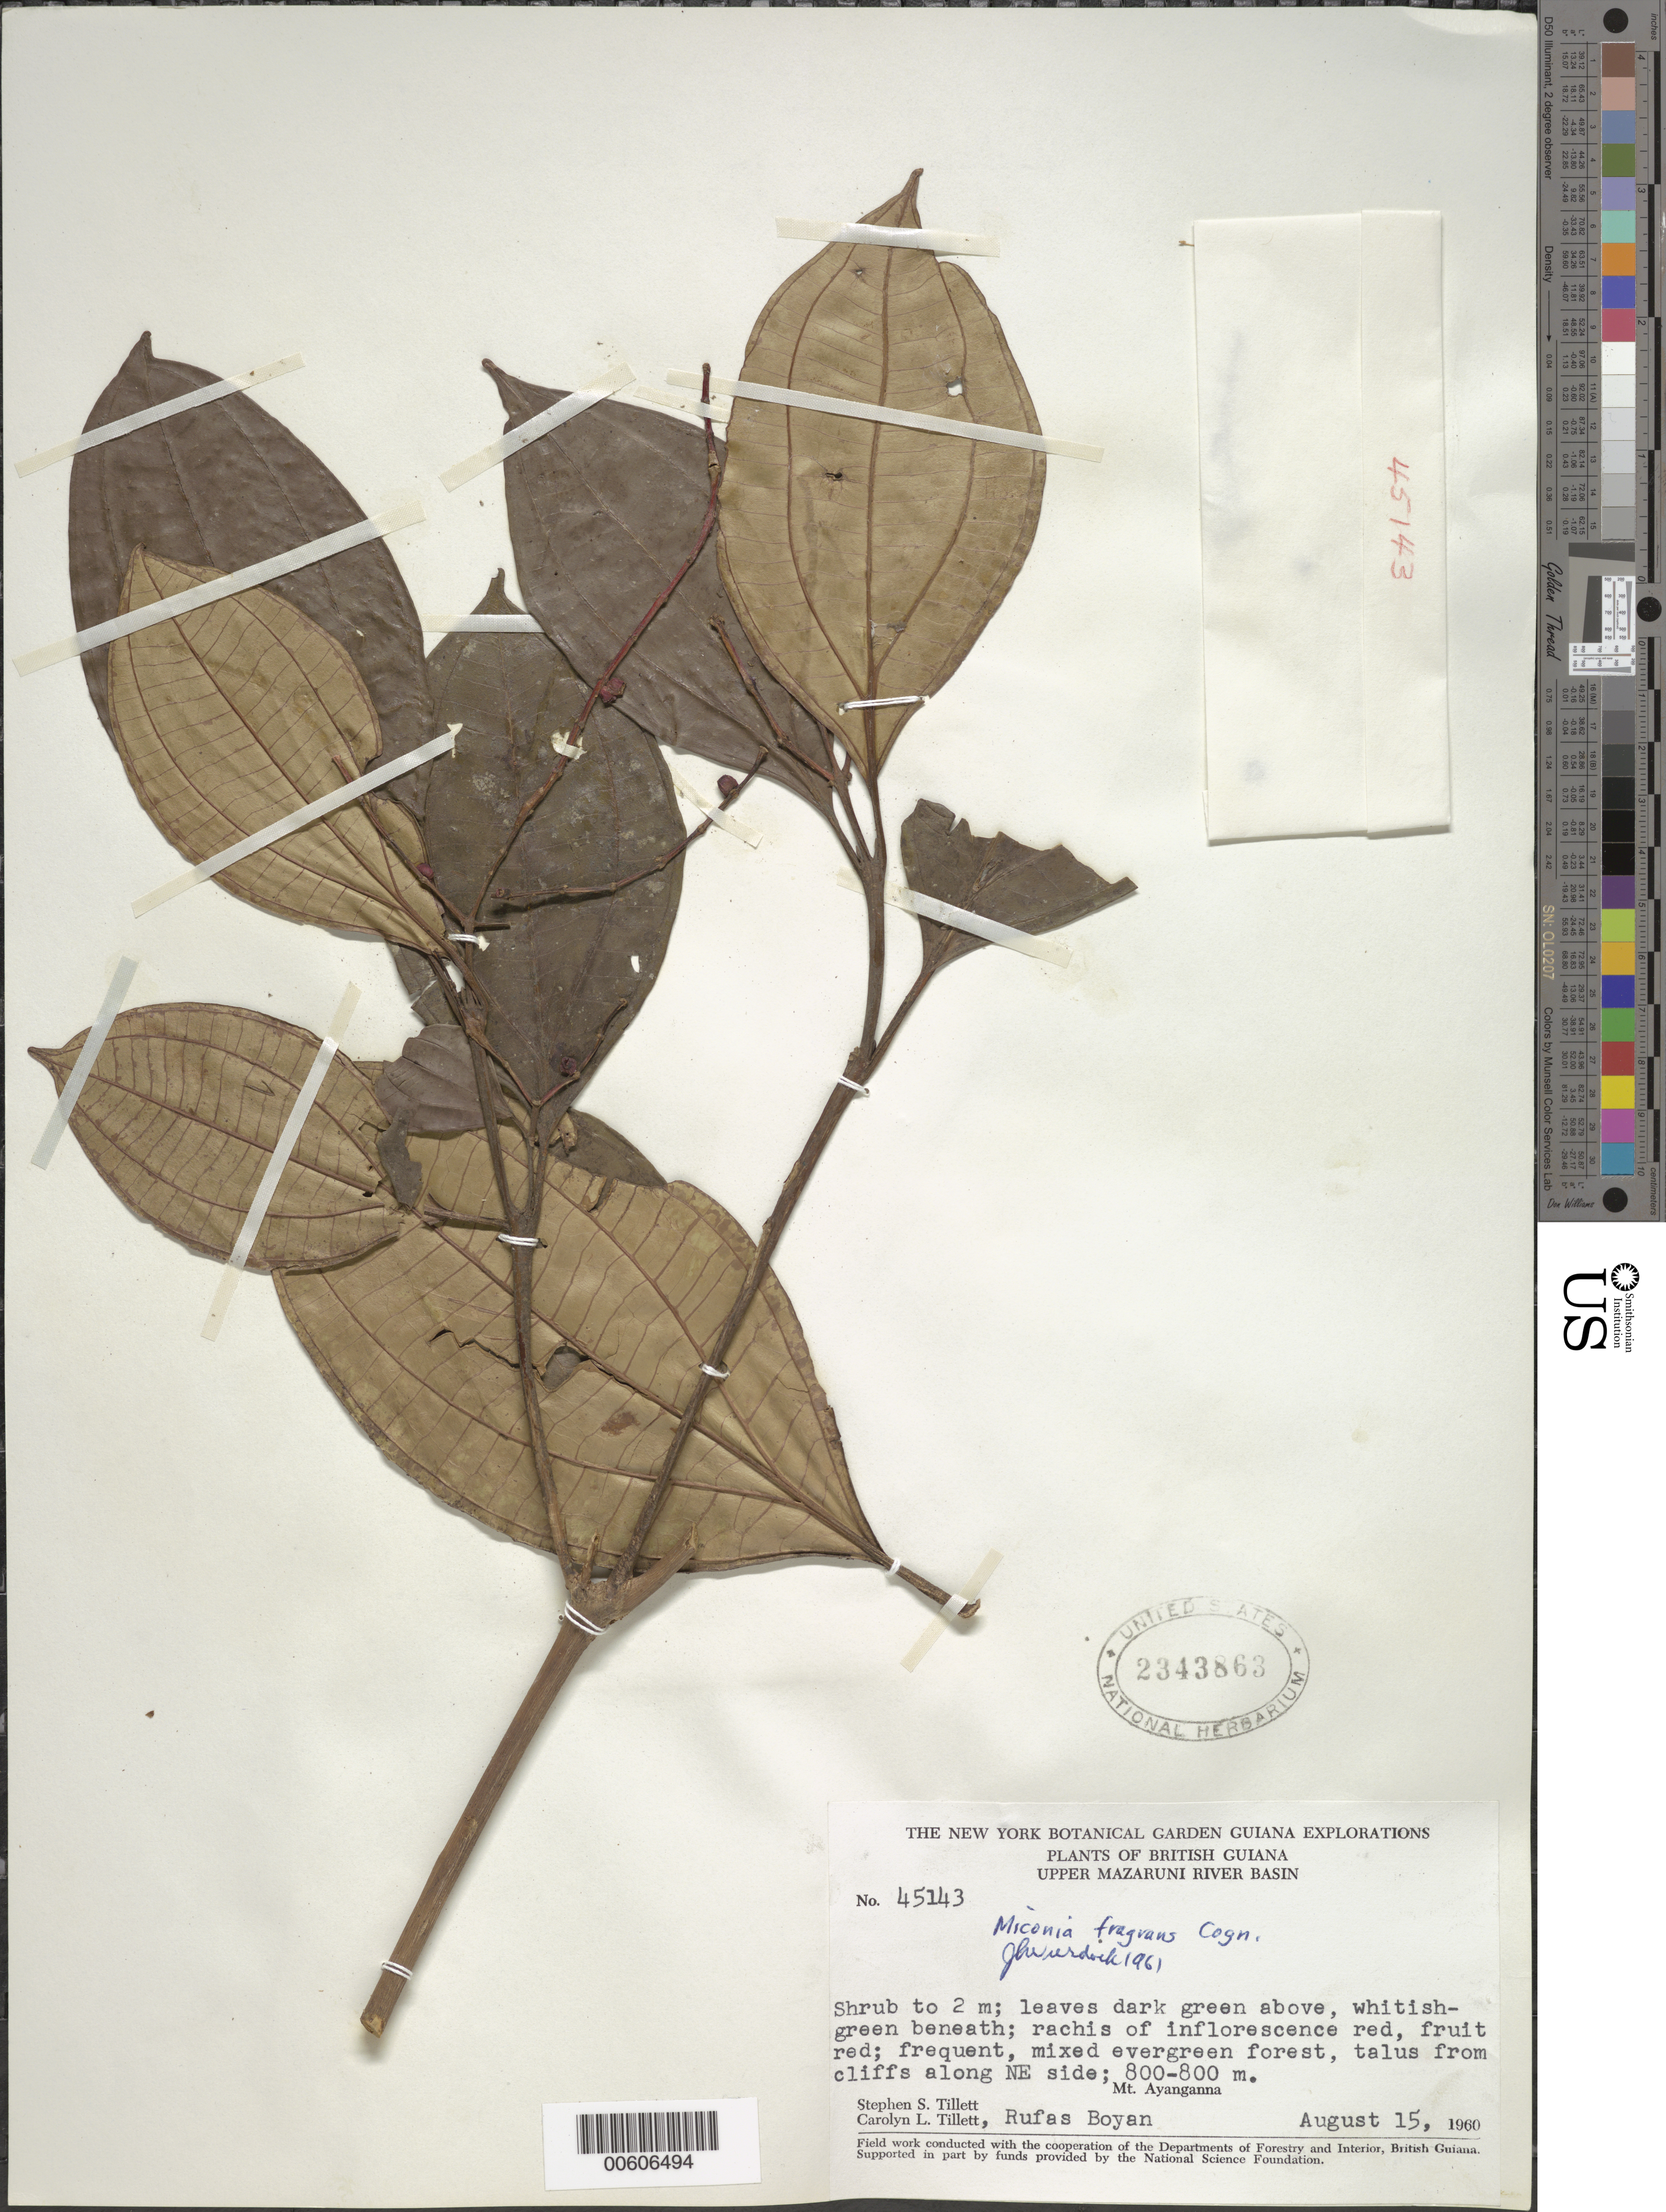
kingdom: Plantae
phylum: Tracheophyta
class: Magnoliopsida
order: Myrtales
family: Melastomataceae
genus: Miconia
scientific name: Miconia fragrans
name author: Cogn.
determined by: Wurdack, John J., (US), US (UNITED STATES)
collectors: S. S. Tillett, C. L. Tillett & R. Boyan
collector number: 45143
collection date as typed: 15-Aug-60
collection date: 1960-08-15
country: Guyana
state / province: Cuyuni-Mazaruni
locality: Mt. Ayanganna, NE side of, Upper Mazaruni R Basin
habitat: Mixed evergreen forest, talus from NE cliffs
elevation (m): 800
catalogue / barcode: US 2343863